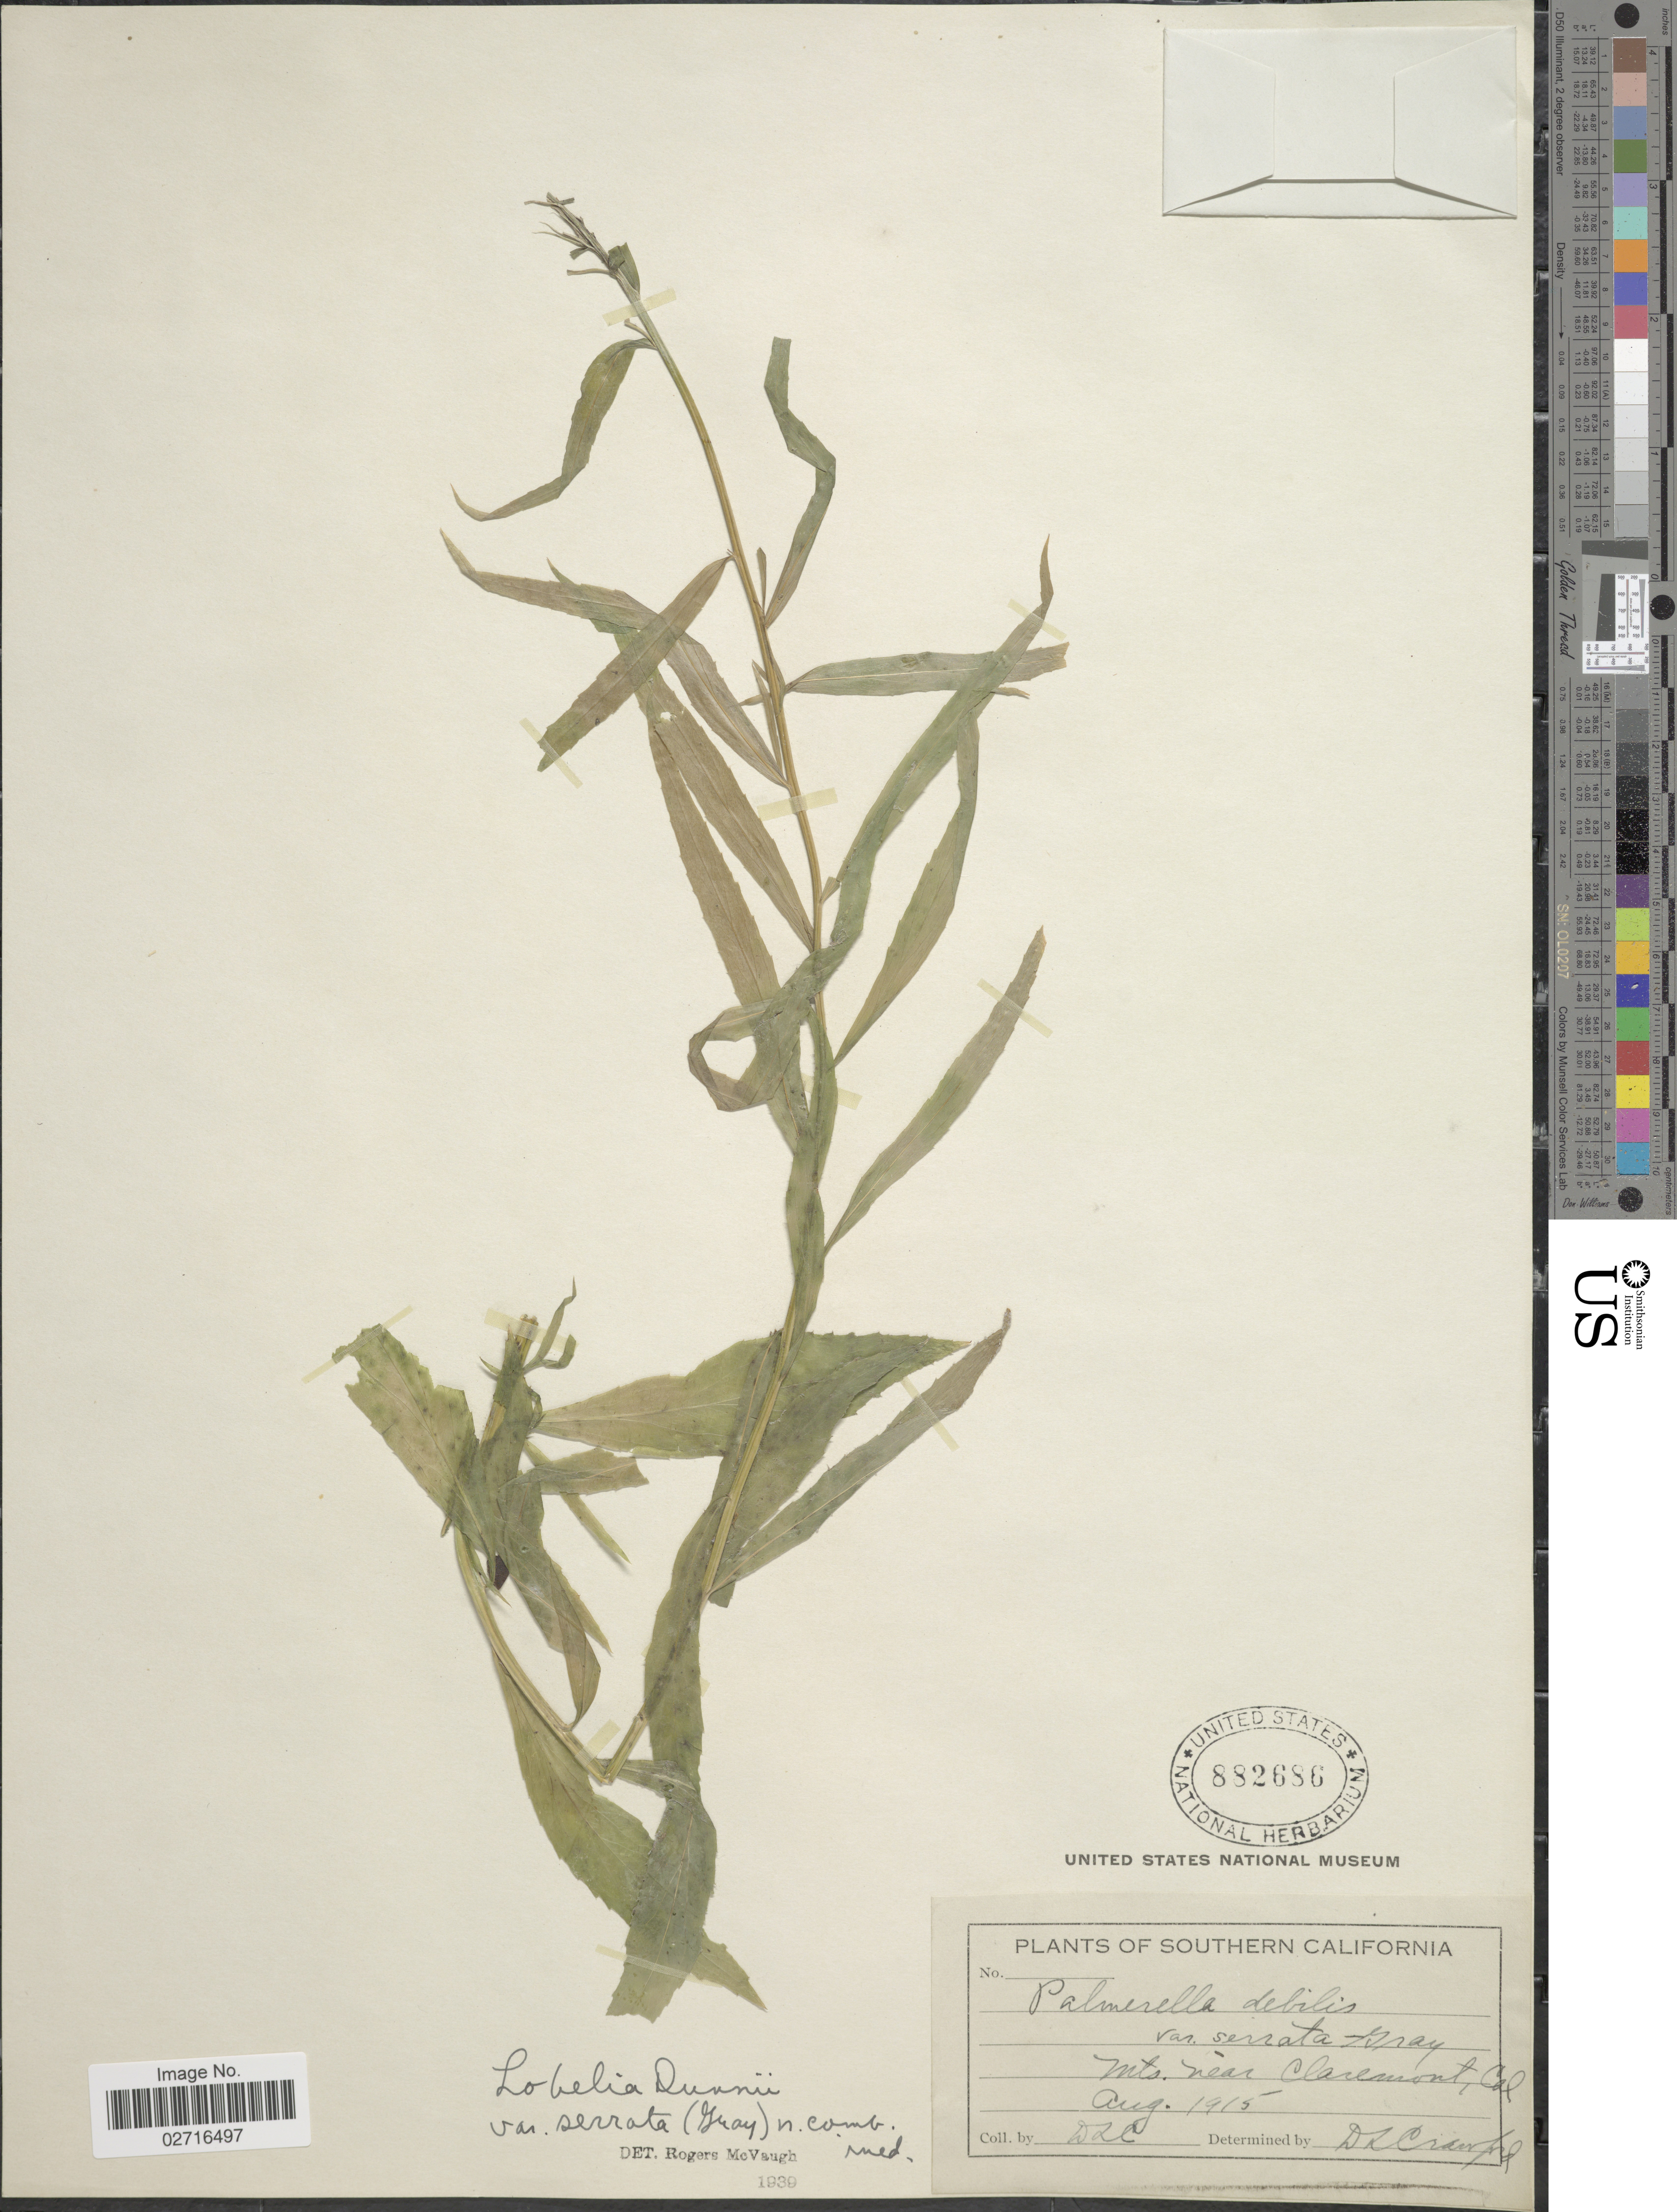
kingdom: Plantae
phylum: Tracheophyta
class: Magnoliopsida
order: Asterales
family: Campanulaceae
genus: Palmerella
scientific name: Palmerella debilis subsp. serrata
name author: (A. Gray) Lammers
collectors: D. L. Crawford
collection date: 1915-08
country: United States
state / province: California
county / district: Los Angeles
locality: Mts. near Claremont, Southern California.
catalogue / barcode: US 882686